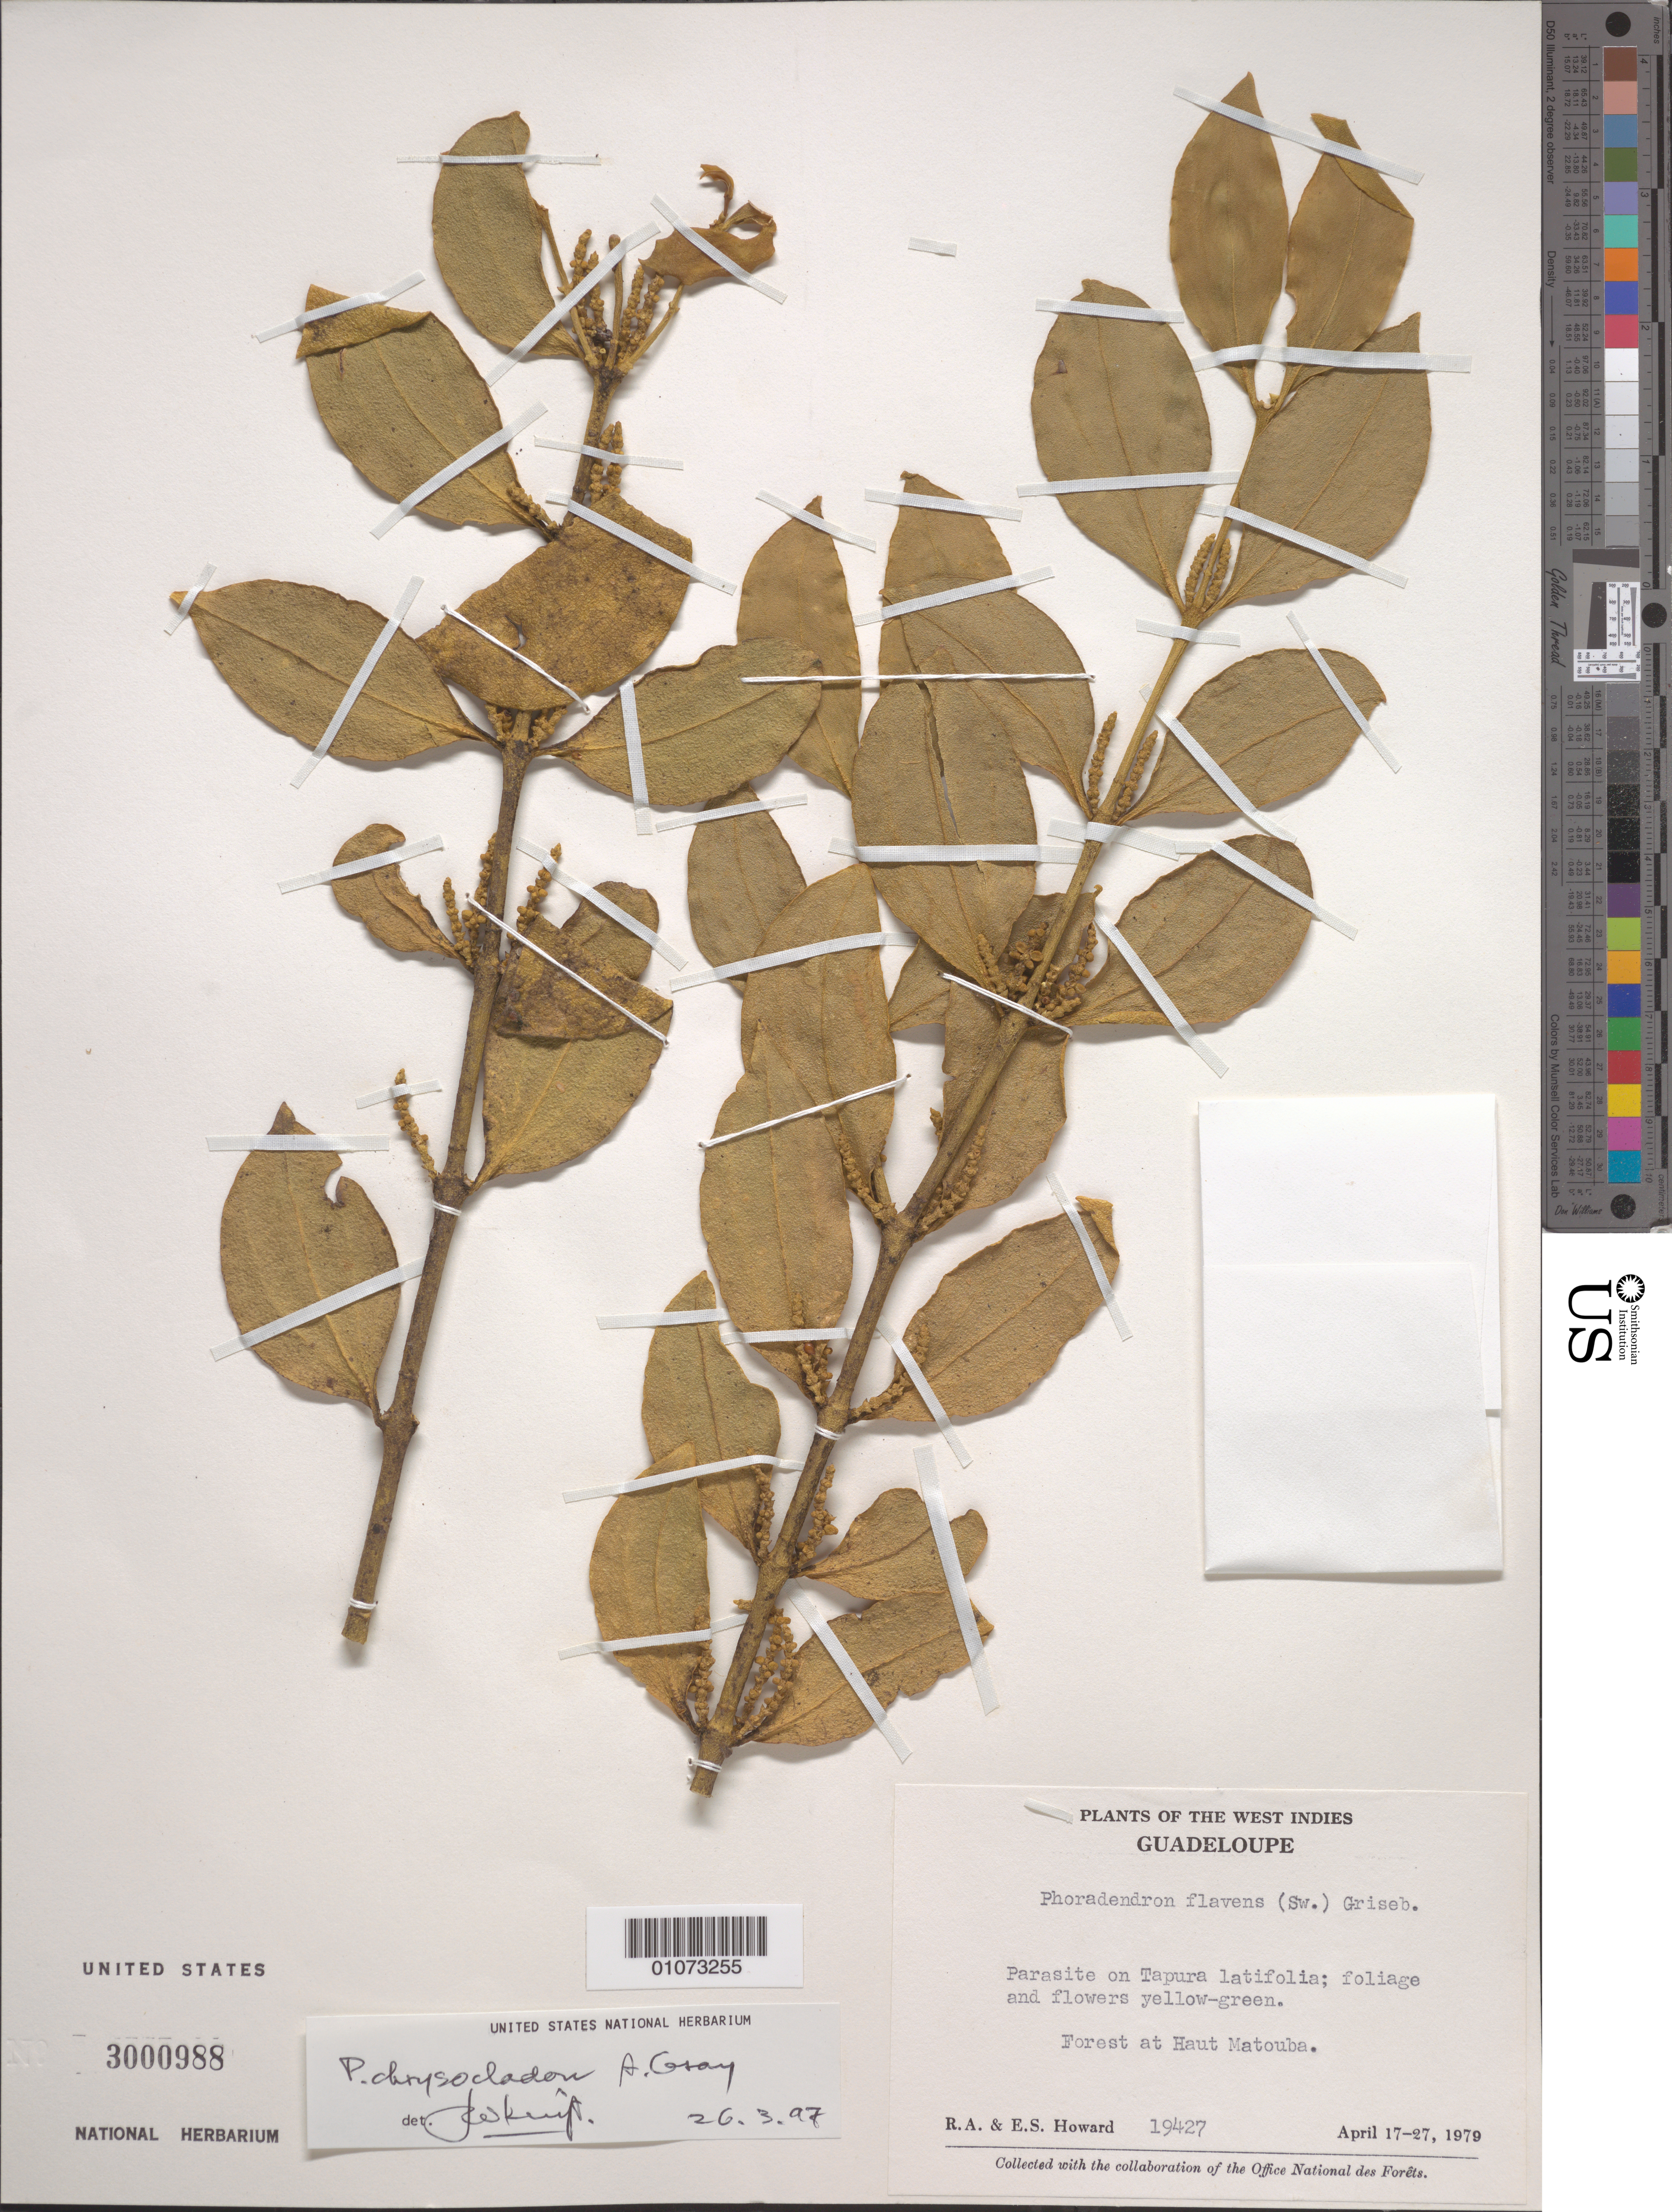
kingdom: Plantae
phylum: Tracheophyta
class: Magnoliopsida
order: Santalales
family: Viscaceae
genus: Phoradendron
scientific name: Phoradendron chrysocladon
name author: A. Gray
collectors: E. S. Howard & R. A. Howard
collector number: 19427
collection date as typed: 17 Apr 1979 to 27 Apr 27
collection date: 1979-04-17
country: Guadeloupe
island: Grande Terre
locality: Forest at Haut Matouba.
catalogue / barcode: US 3000988